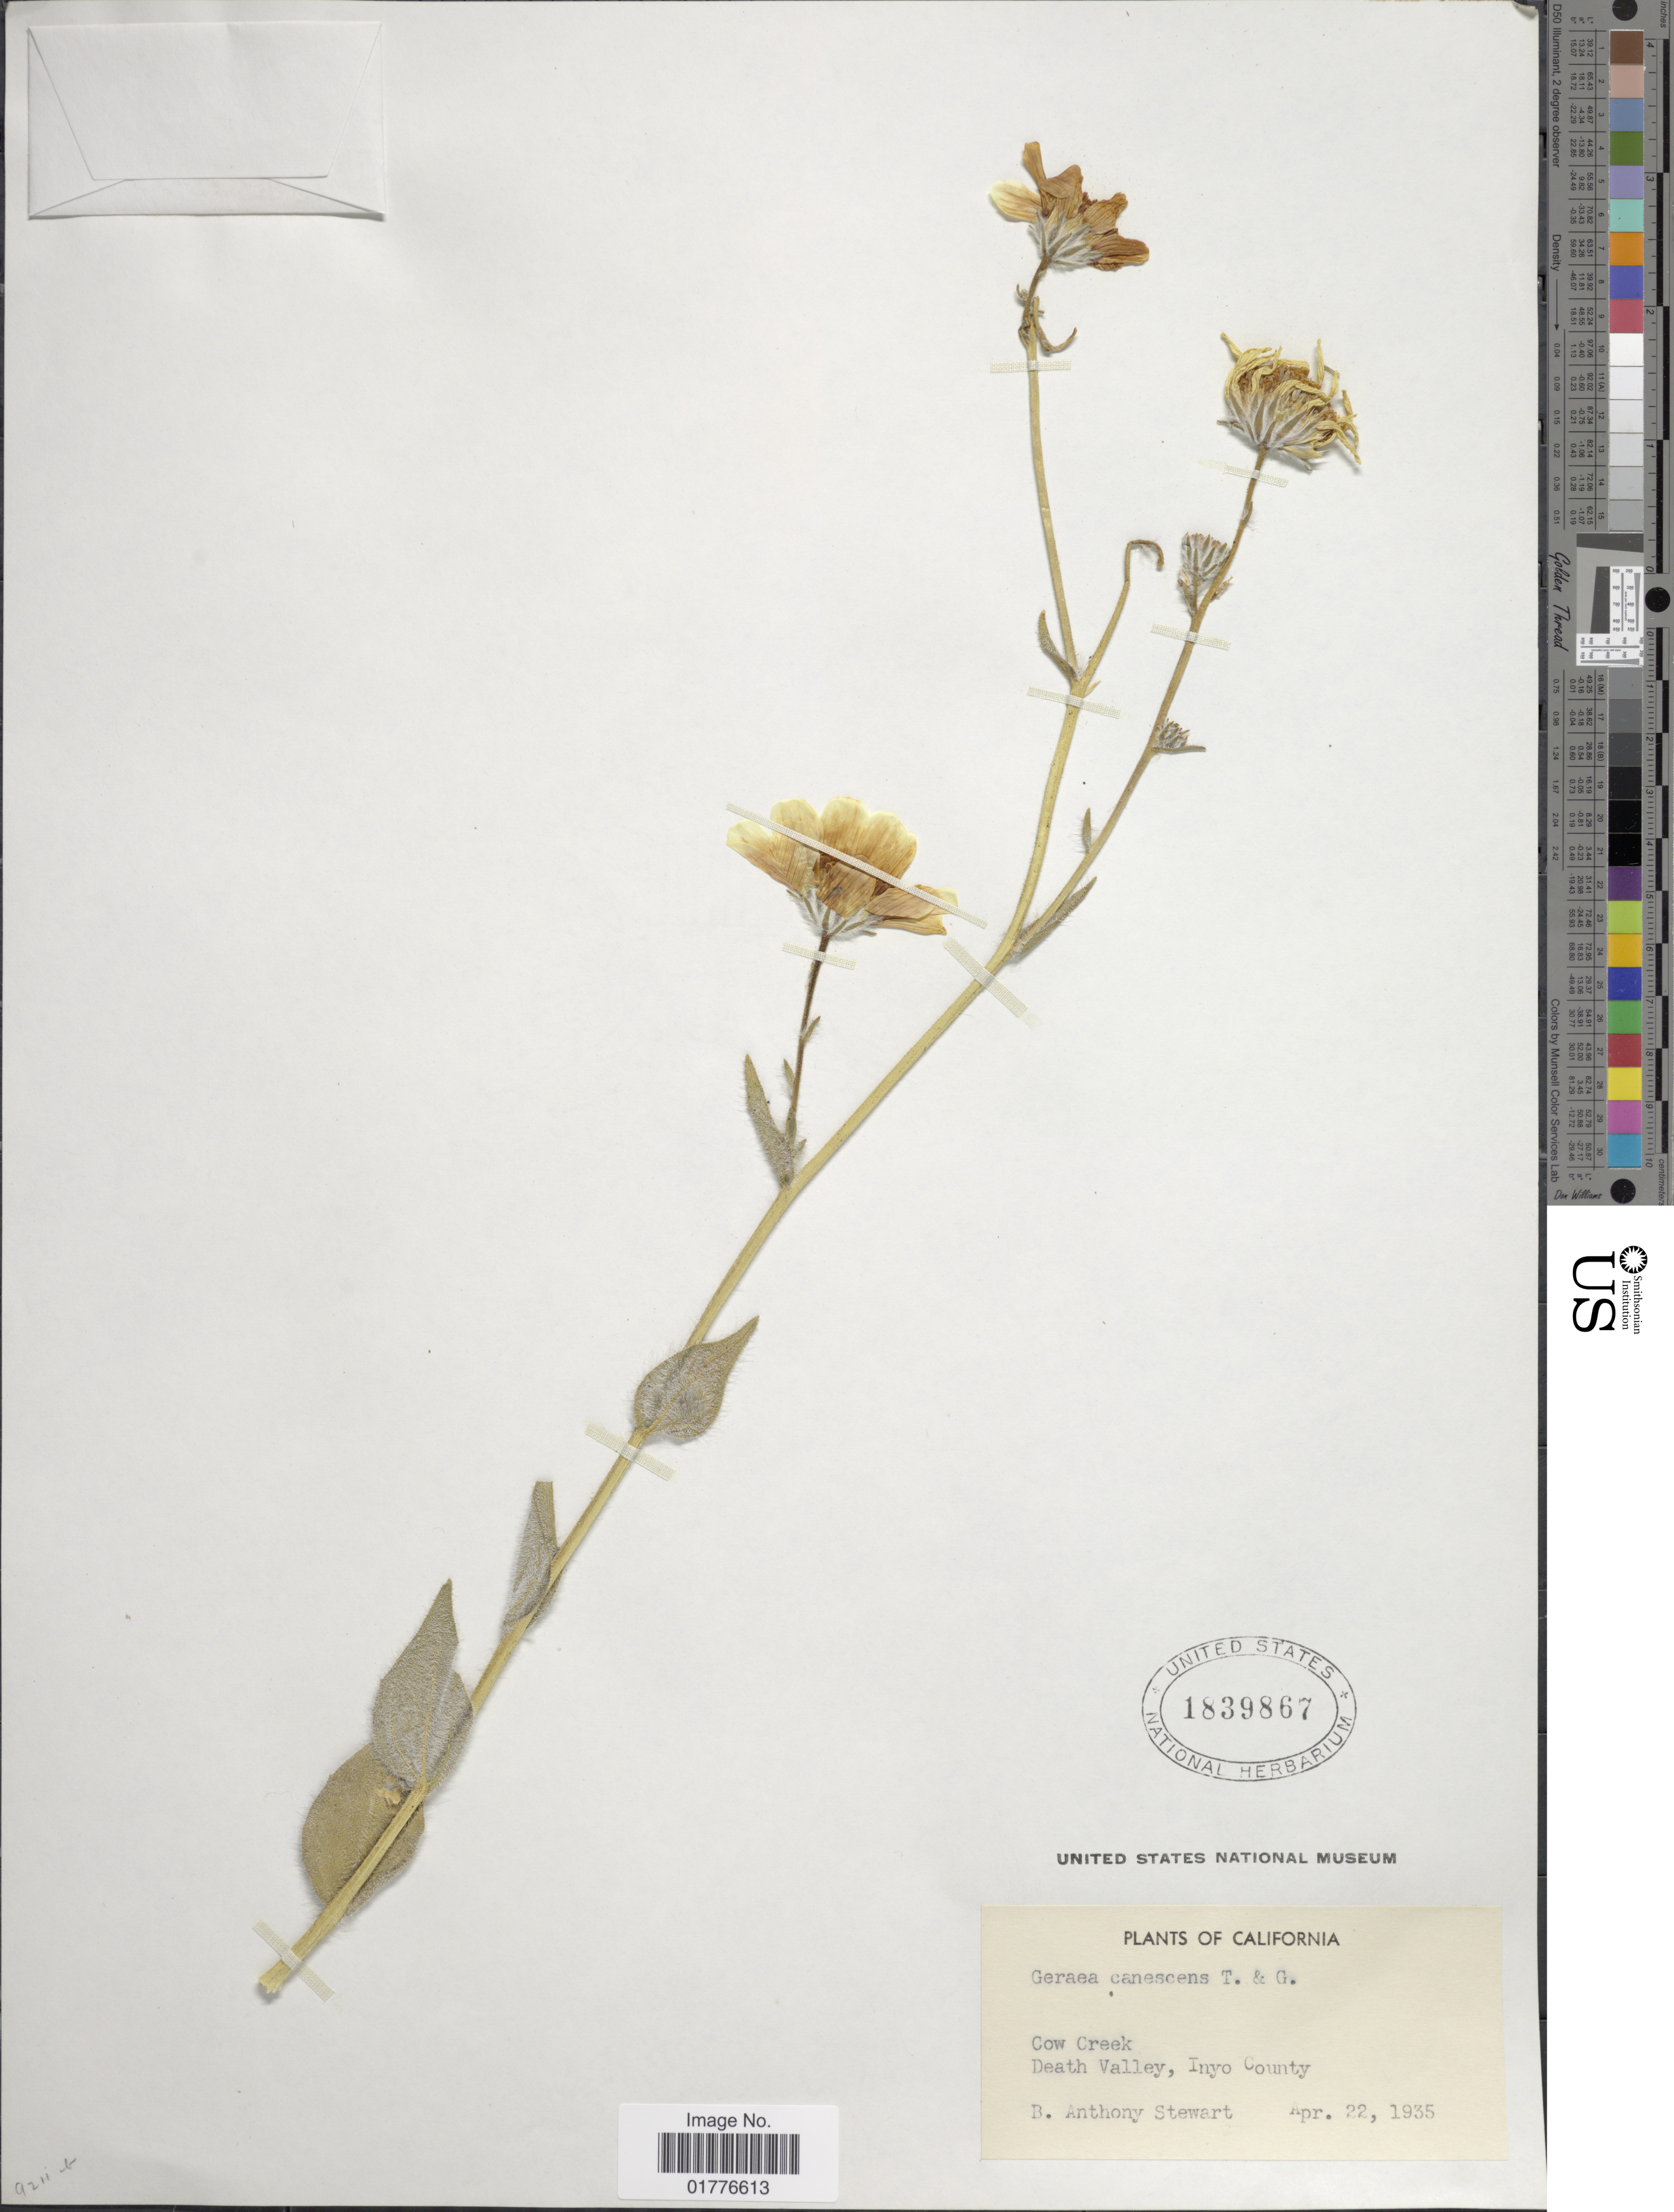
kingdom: Plantae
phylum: Tracheophyta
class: Magnoliopsida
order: Asterales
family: Asteraceae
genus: Geraea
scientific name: Geraea canescens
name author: Torr. & A. Gray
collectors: B. Stewart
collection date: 1935-04-22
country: United States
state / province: California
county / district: Inyo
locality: Cow Creek. Death Valley, Inyo County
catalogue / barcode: US 1839867